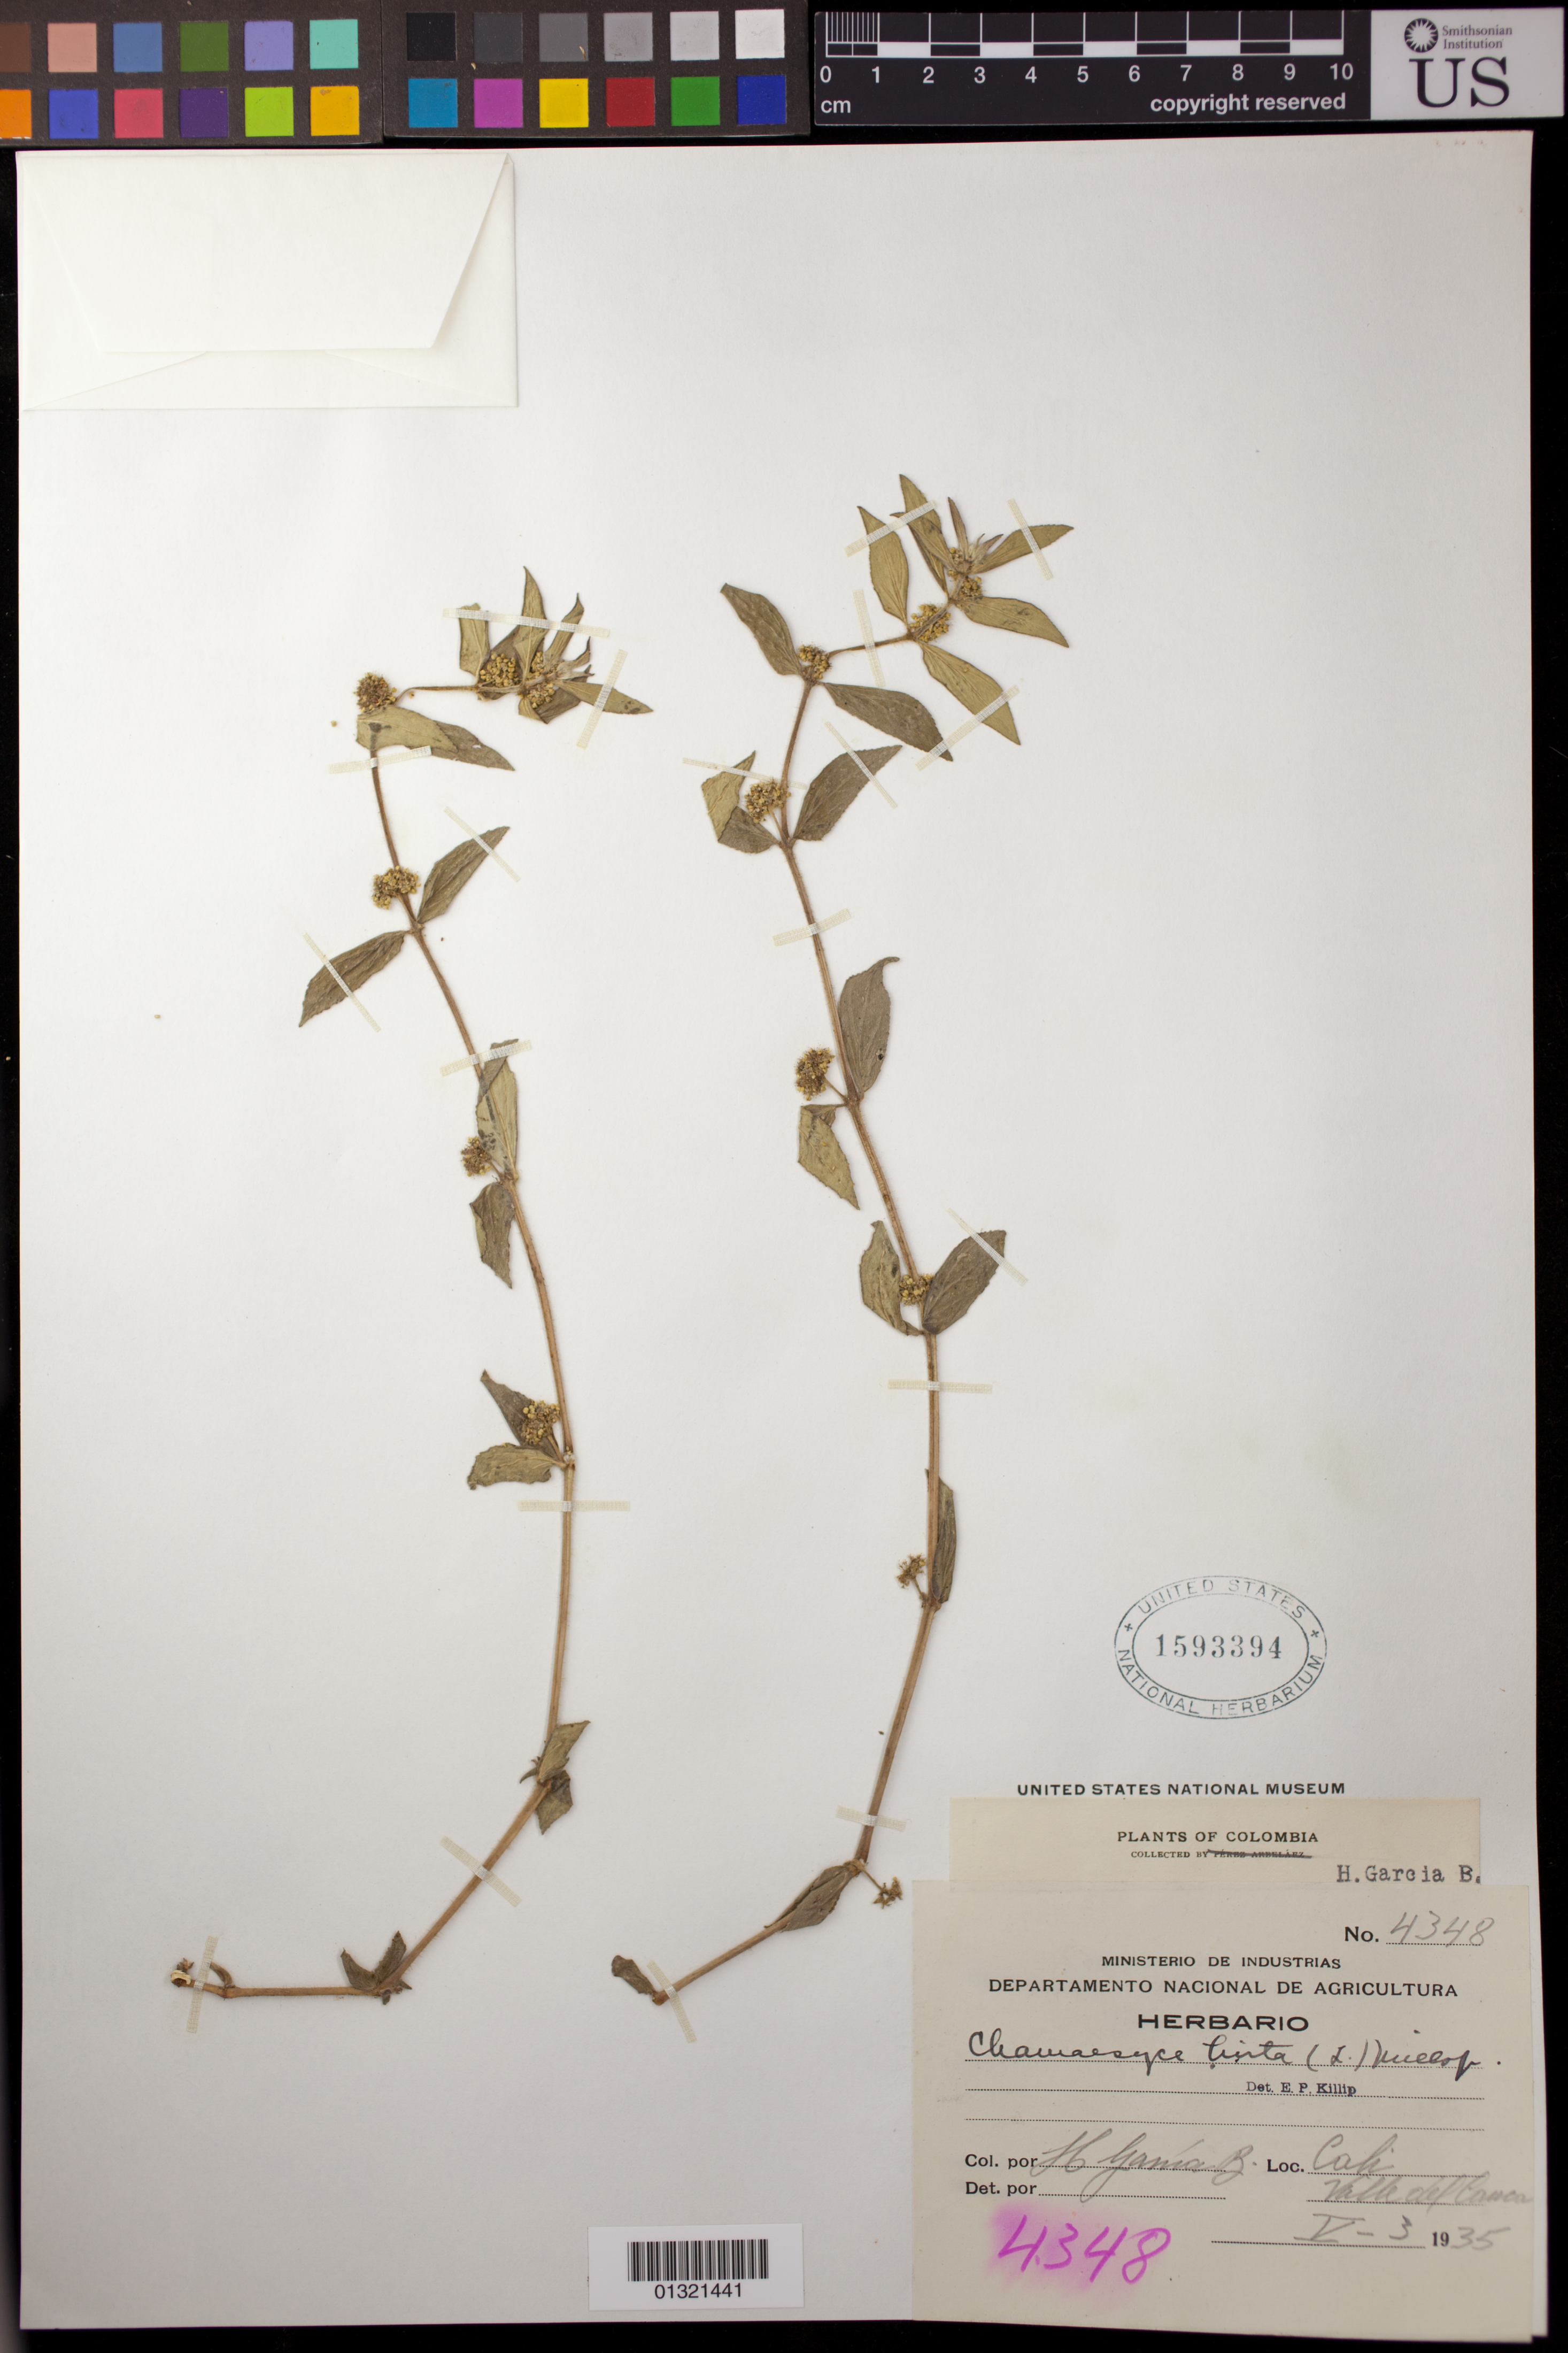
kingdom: Plantae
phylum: Tracheophyta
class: Magnoliopsida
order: Malpighiales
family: Euphorbiaceae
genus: Euphorbia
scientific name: Euphorbia hirta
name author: L.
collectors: H. García Barriga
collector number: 4348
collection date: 1935-05-03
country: Colombia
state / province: Valle del Cauca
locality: Cali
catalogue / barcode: US 1593394